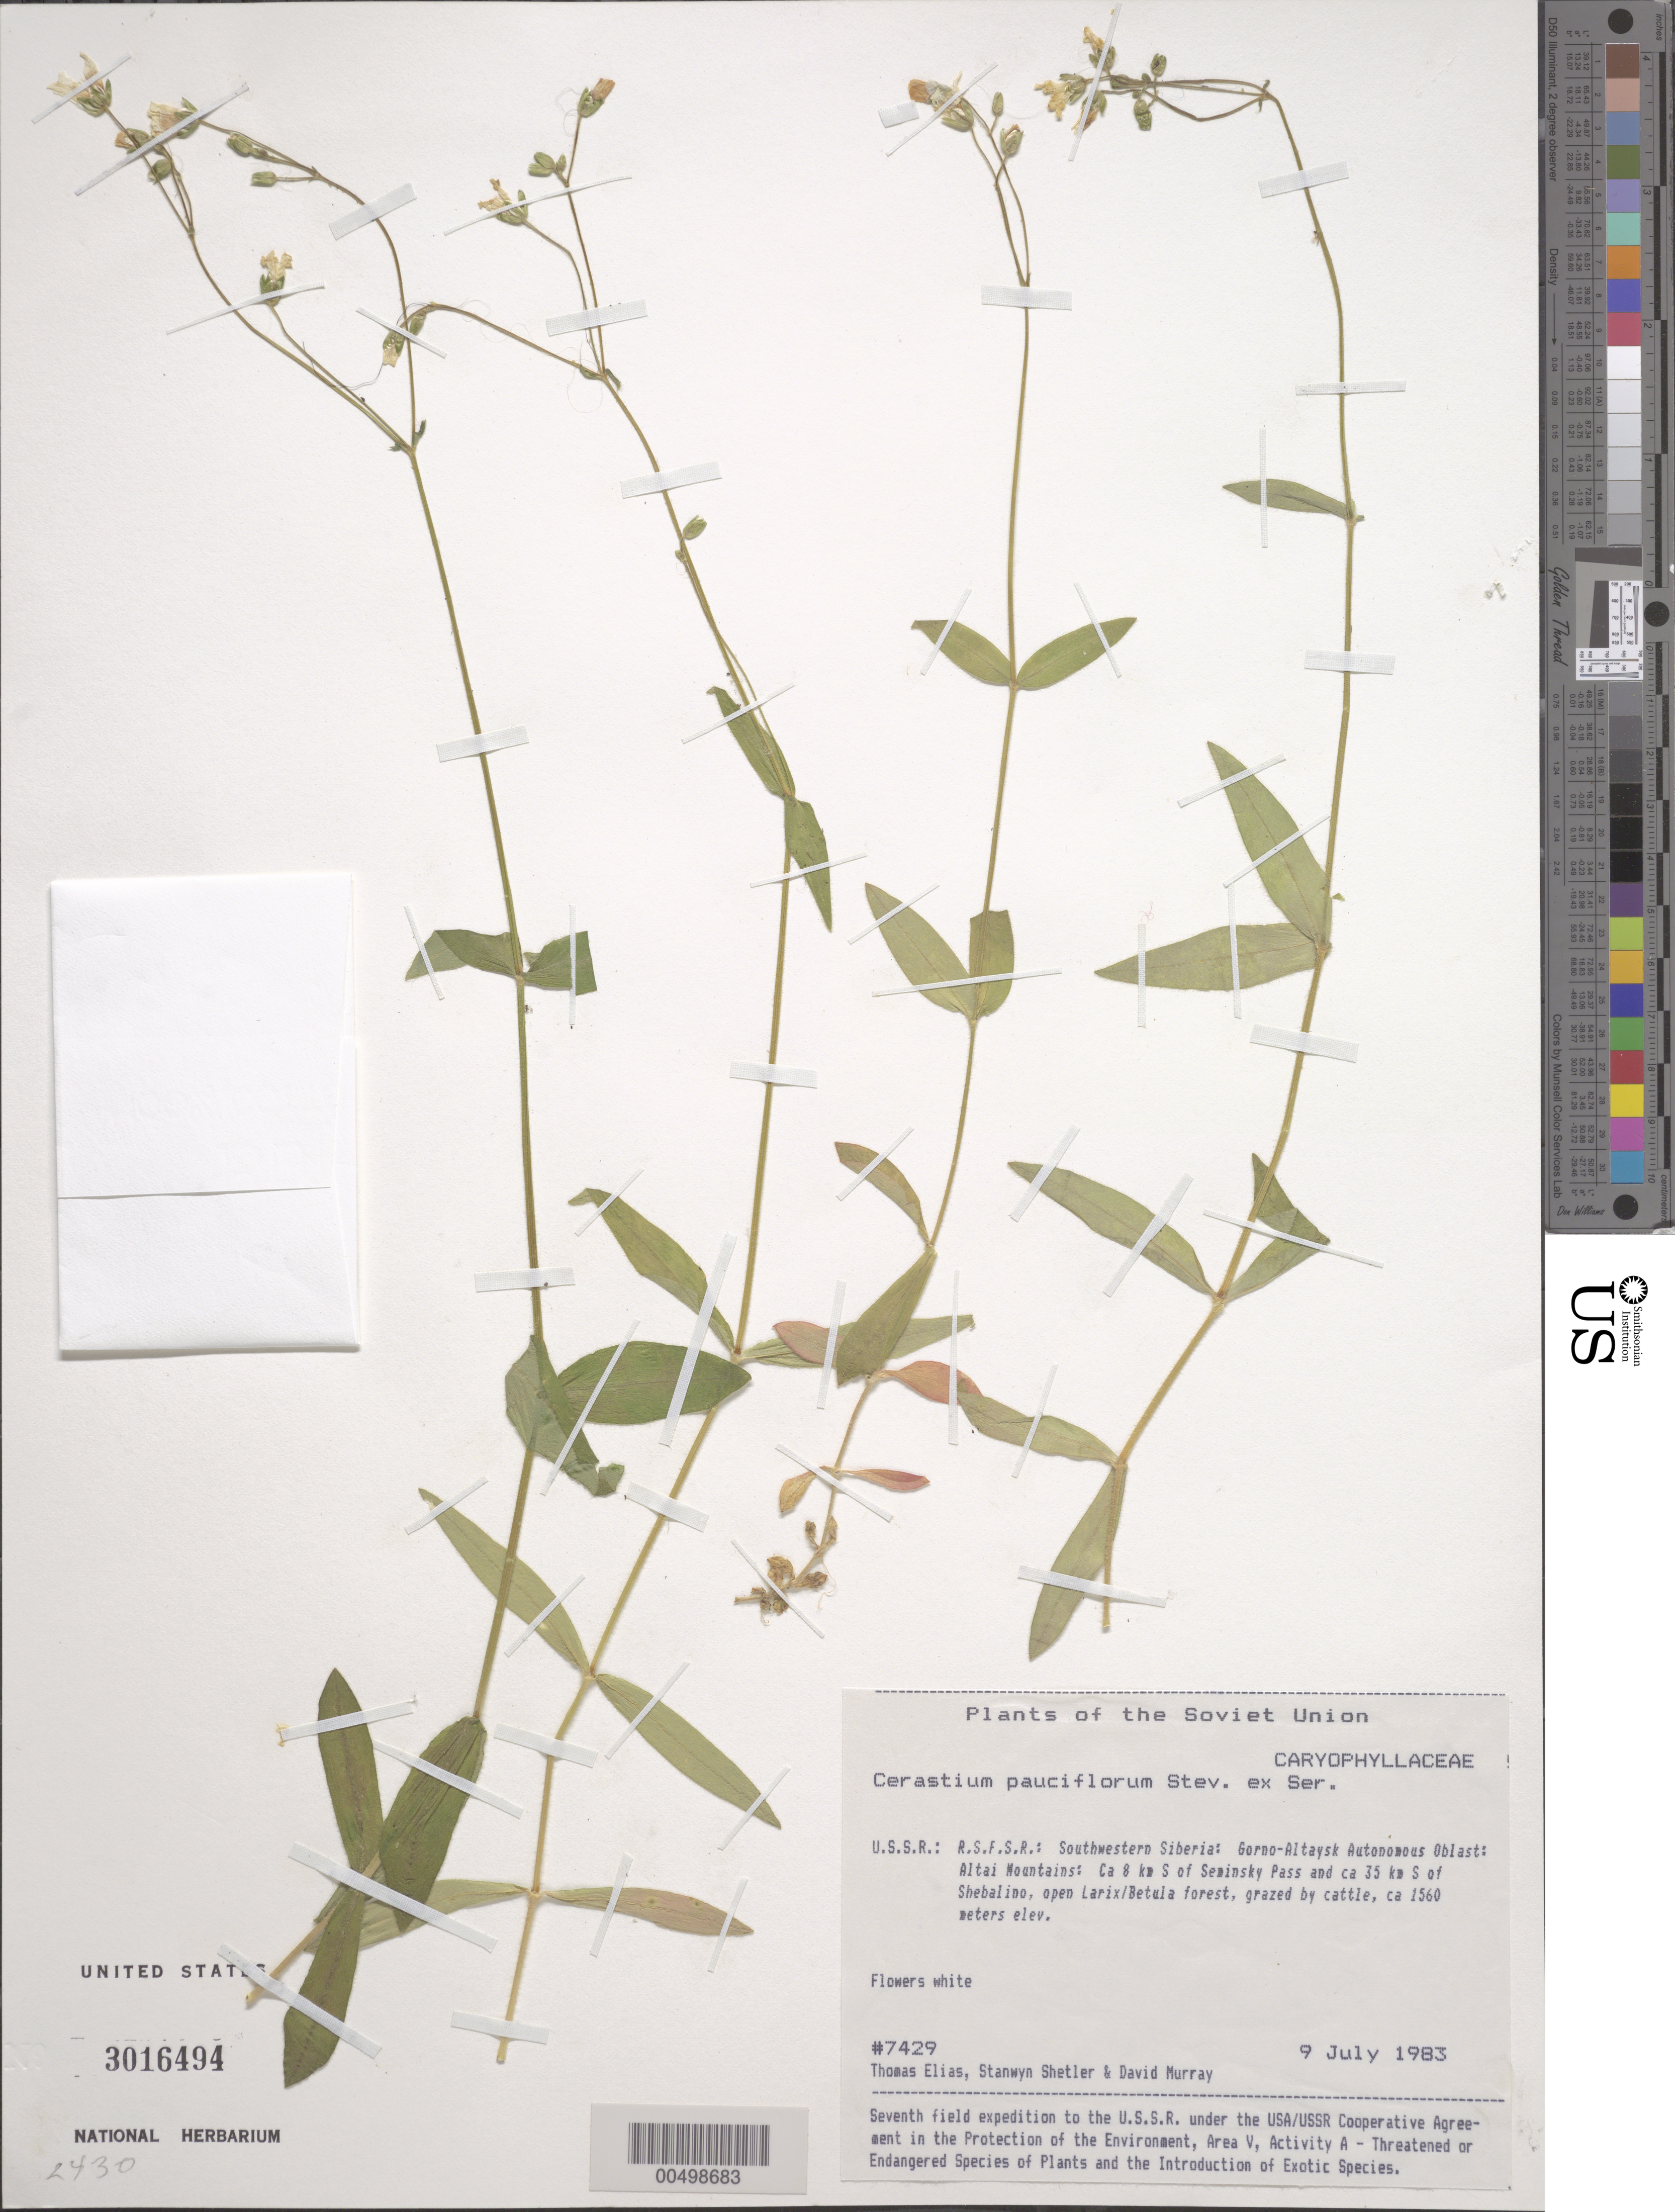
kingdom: Plantae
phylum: Tracheophyta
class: Magnoliopsida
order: Caryophyllales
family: Caryophyllaceae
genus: Cerastium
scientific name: Cerastium pauciflorum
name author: Stev. ex Ser.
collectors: T. Elias, S. Shetler & D. F. Murray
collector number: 7429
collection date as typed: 09 Jul 1983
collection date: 1983-07-09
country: Russian Federation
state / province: Altai Republic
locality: Altai Mountains, ca. 8 km S of Seminsky Pass and ca. 35 km S of Shebalino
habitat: open Larix/Betula forest, grazed by cattle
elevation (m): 1560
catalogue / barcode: US 3016494